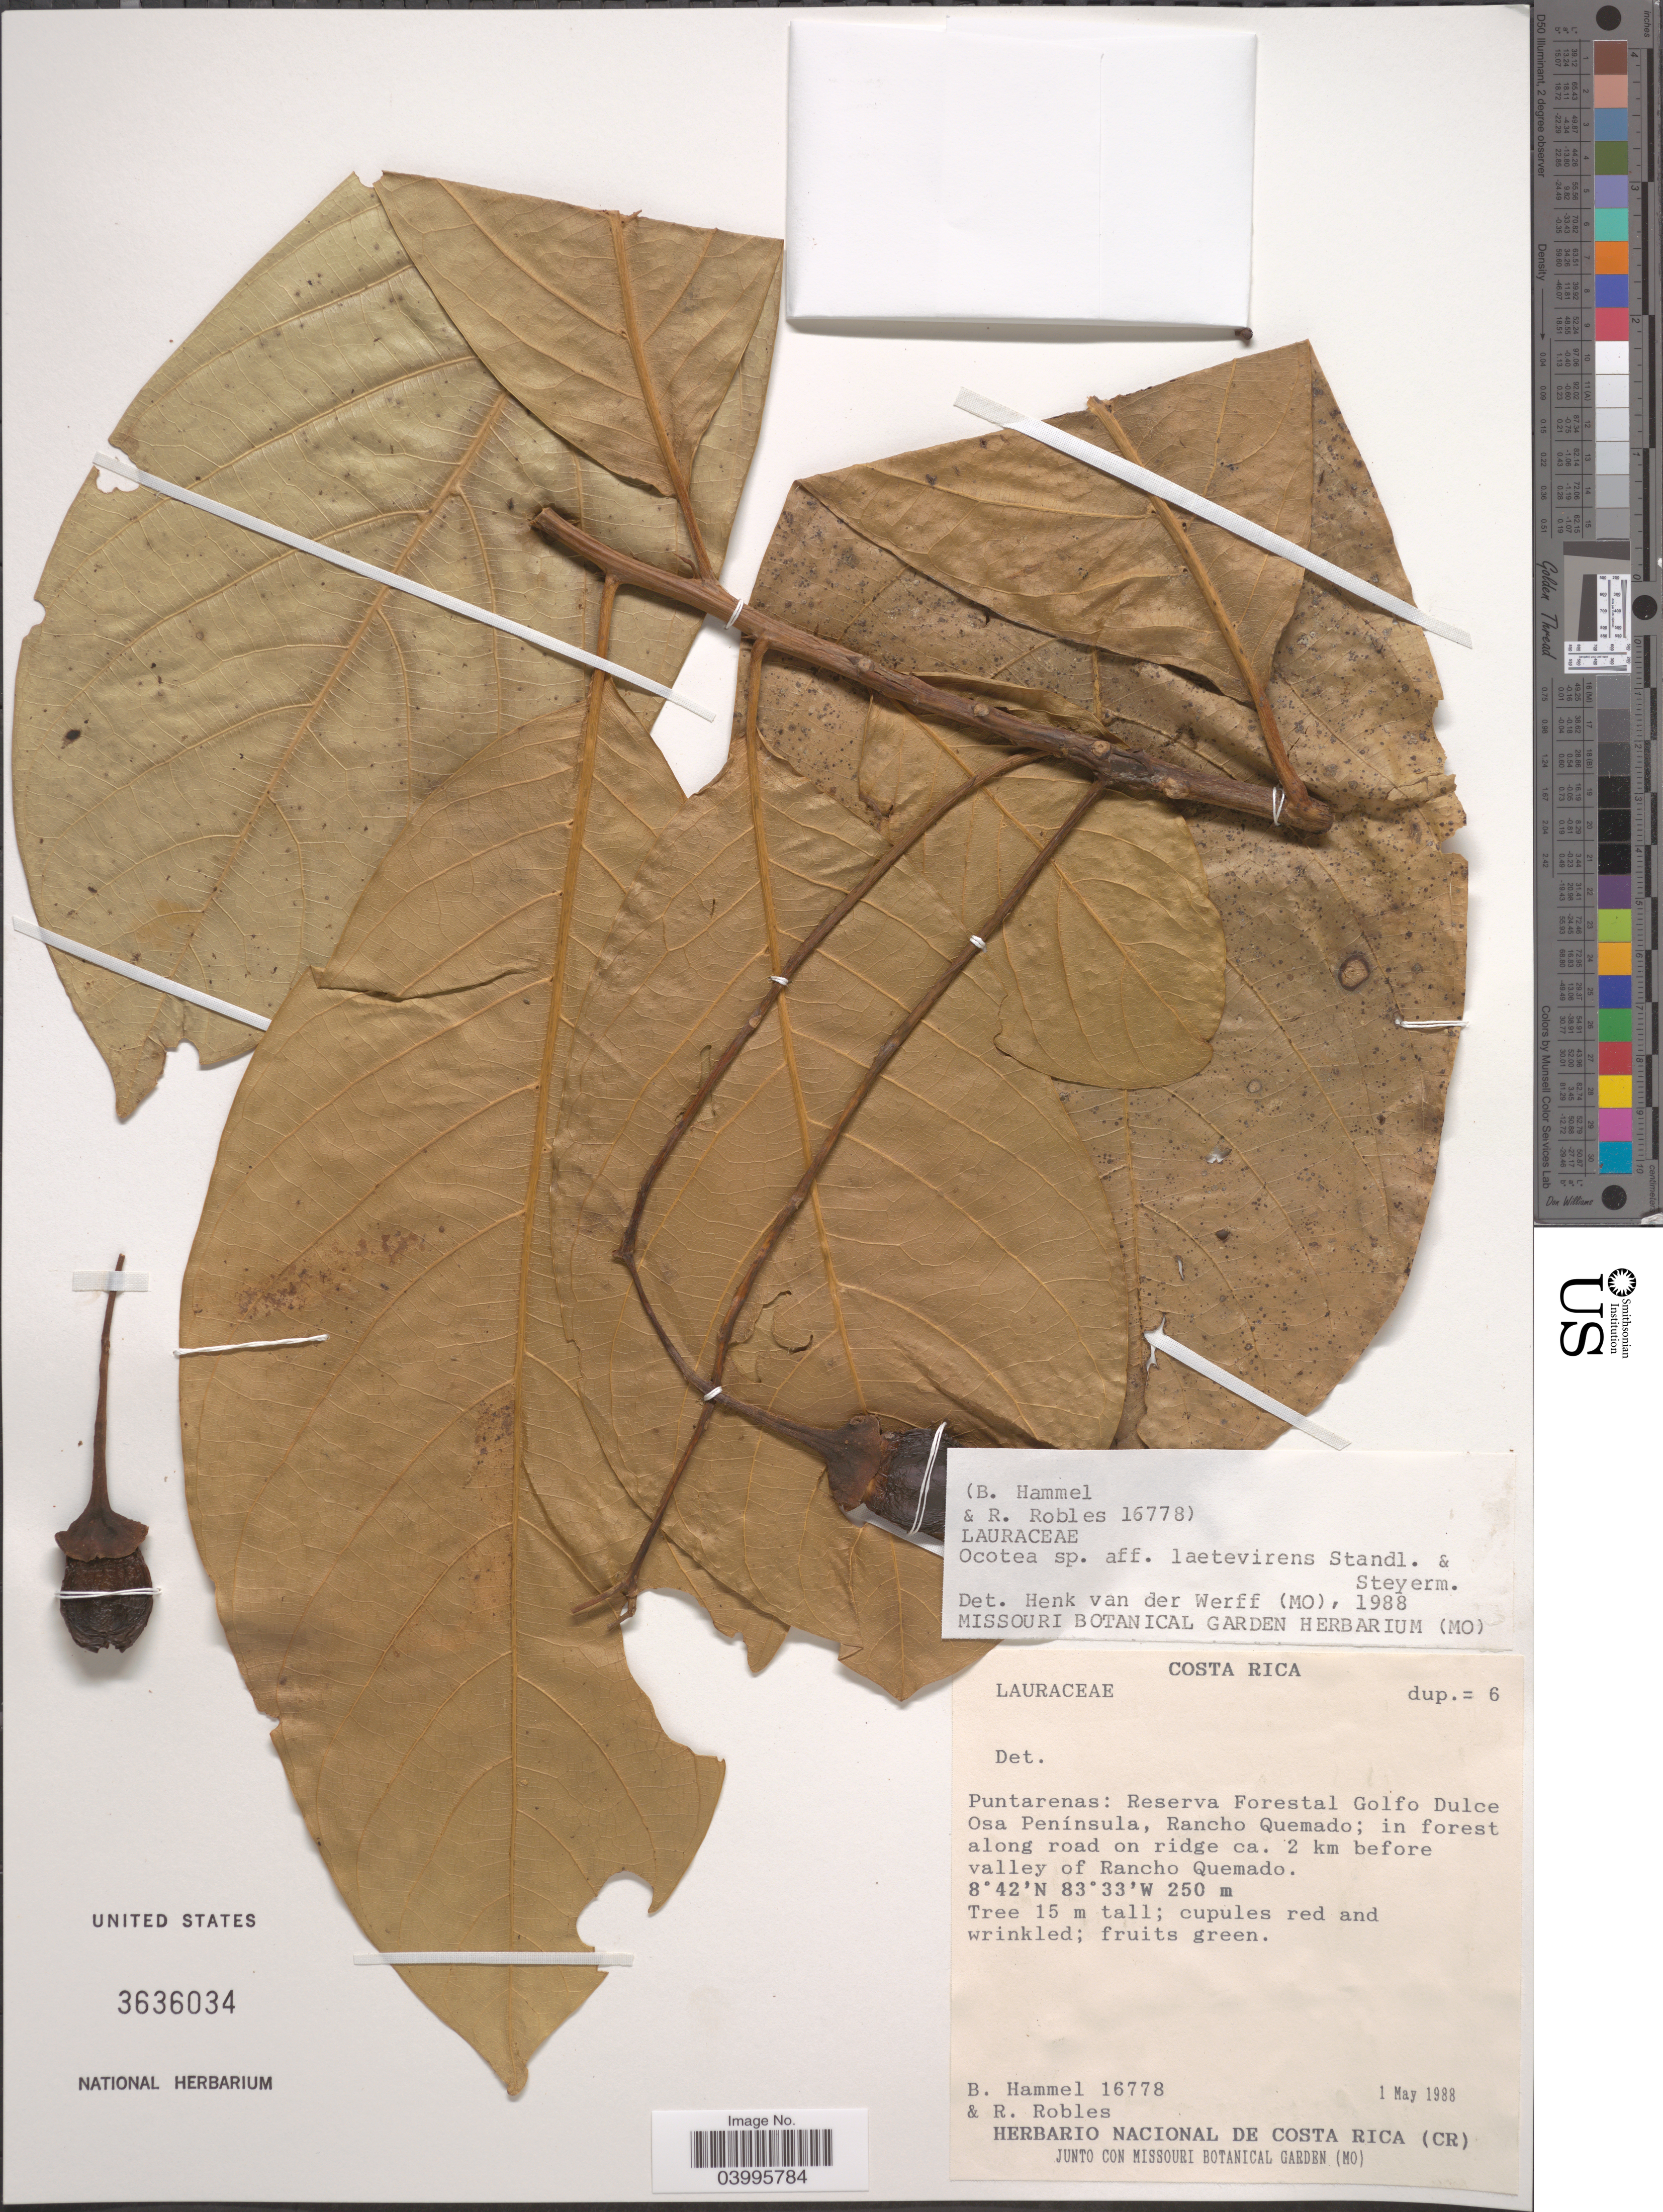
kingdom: Plantae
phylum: Tracheophyta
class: Magnoliopsida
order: Laurales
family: Lauraceae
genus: Ocotea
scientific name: Ocotea laetevirens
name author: Standl. & Steyerm.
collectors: B. Hammel & R. Robles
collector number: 16778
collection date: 1988-05-01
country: Costa Rica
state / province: Puntarenas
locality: Reserva Forestal Golfo Dulce Osa Península, Rancho Quemado; in forest along road on ridge ca. 2 km before valley of Rancho Quemado.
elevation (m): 250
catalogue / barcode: US 3636034